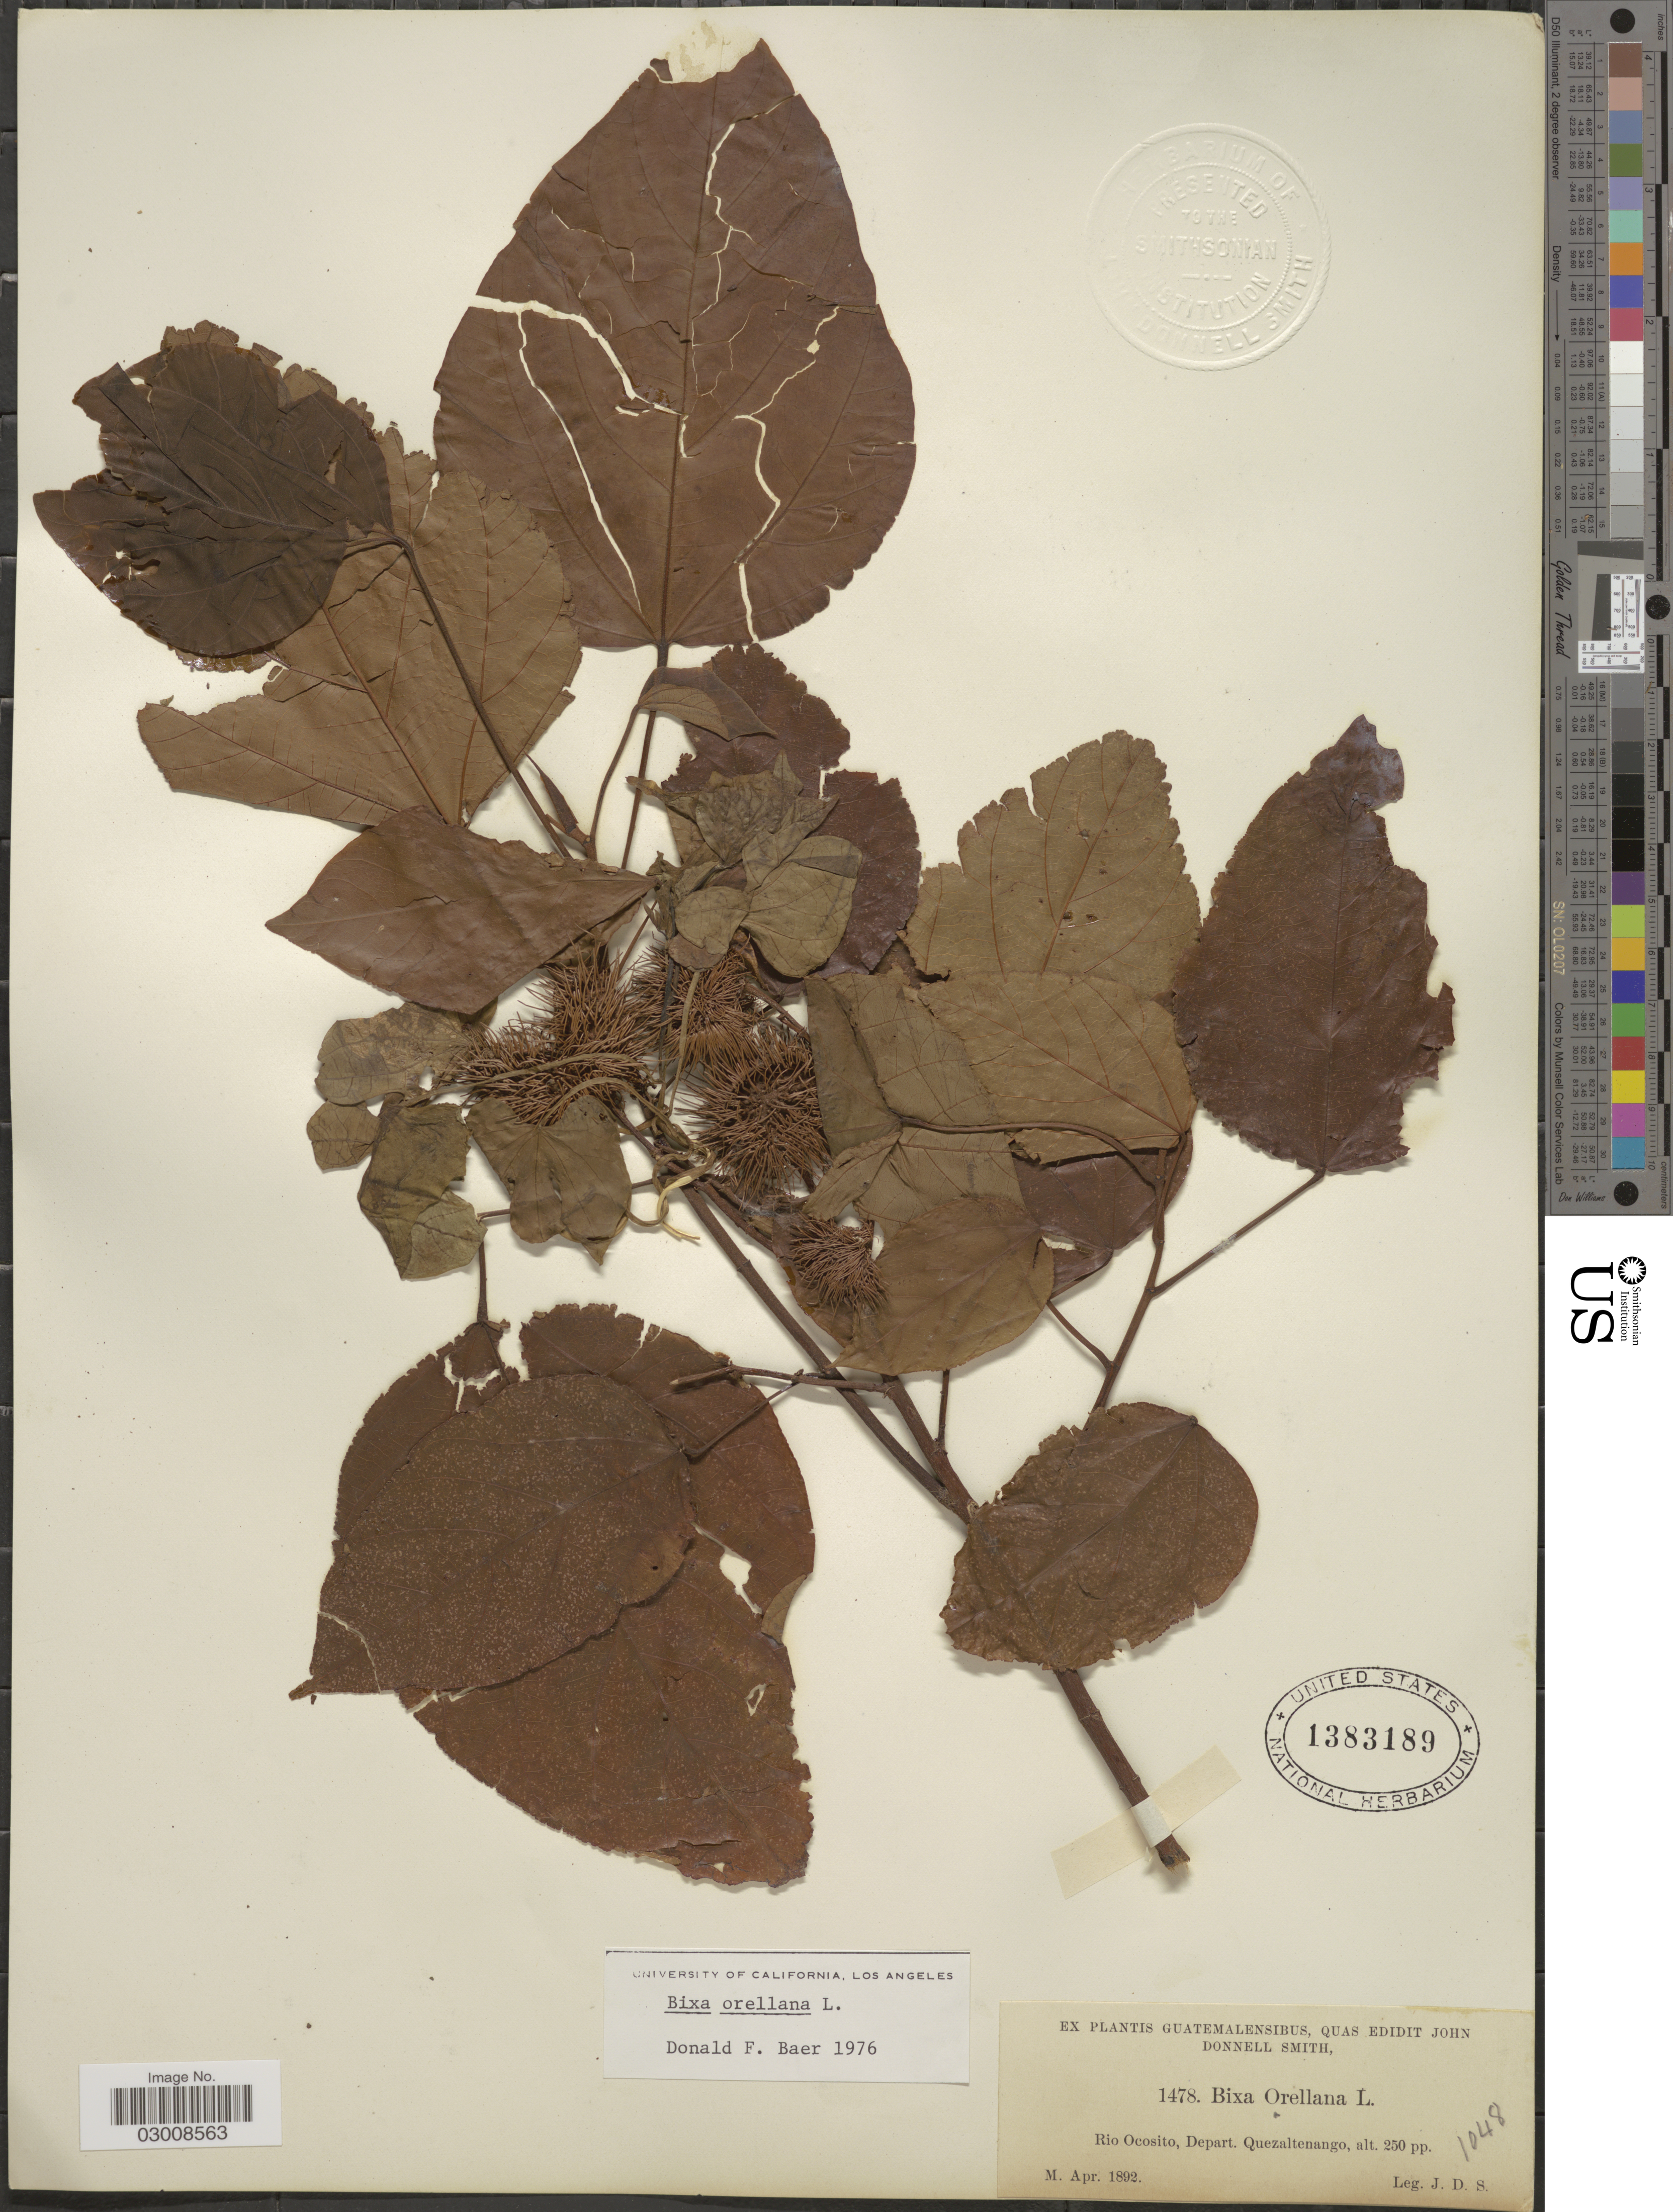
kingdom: Plantae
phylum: Tracheophyta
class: Magnoliopsida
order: Malvales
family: Bixaceae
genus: Bixa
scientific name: Bixa orellana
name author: L.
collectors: J. Donnell Smith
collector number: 1478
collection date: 1892-04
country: Guatemala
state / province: Quetzaltenango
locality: Rio Ocosito, Depart. Quezaltenango.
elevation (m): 76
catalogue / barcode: US 1383189